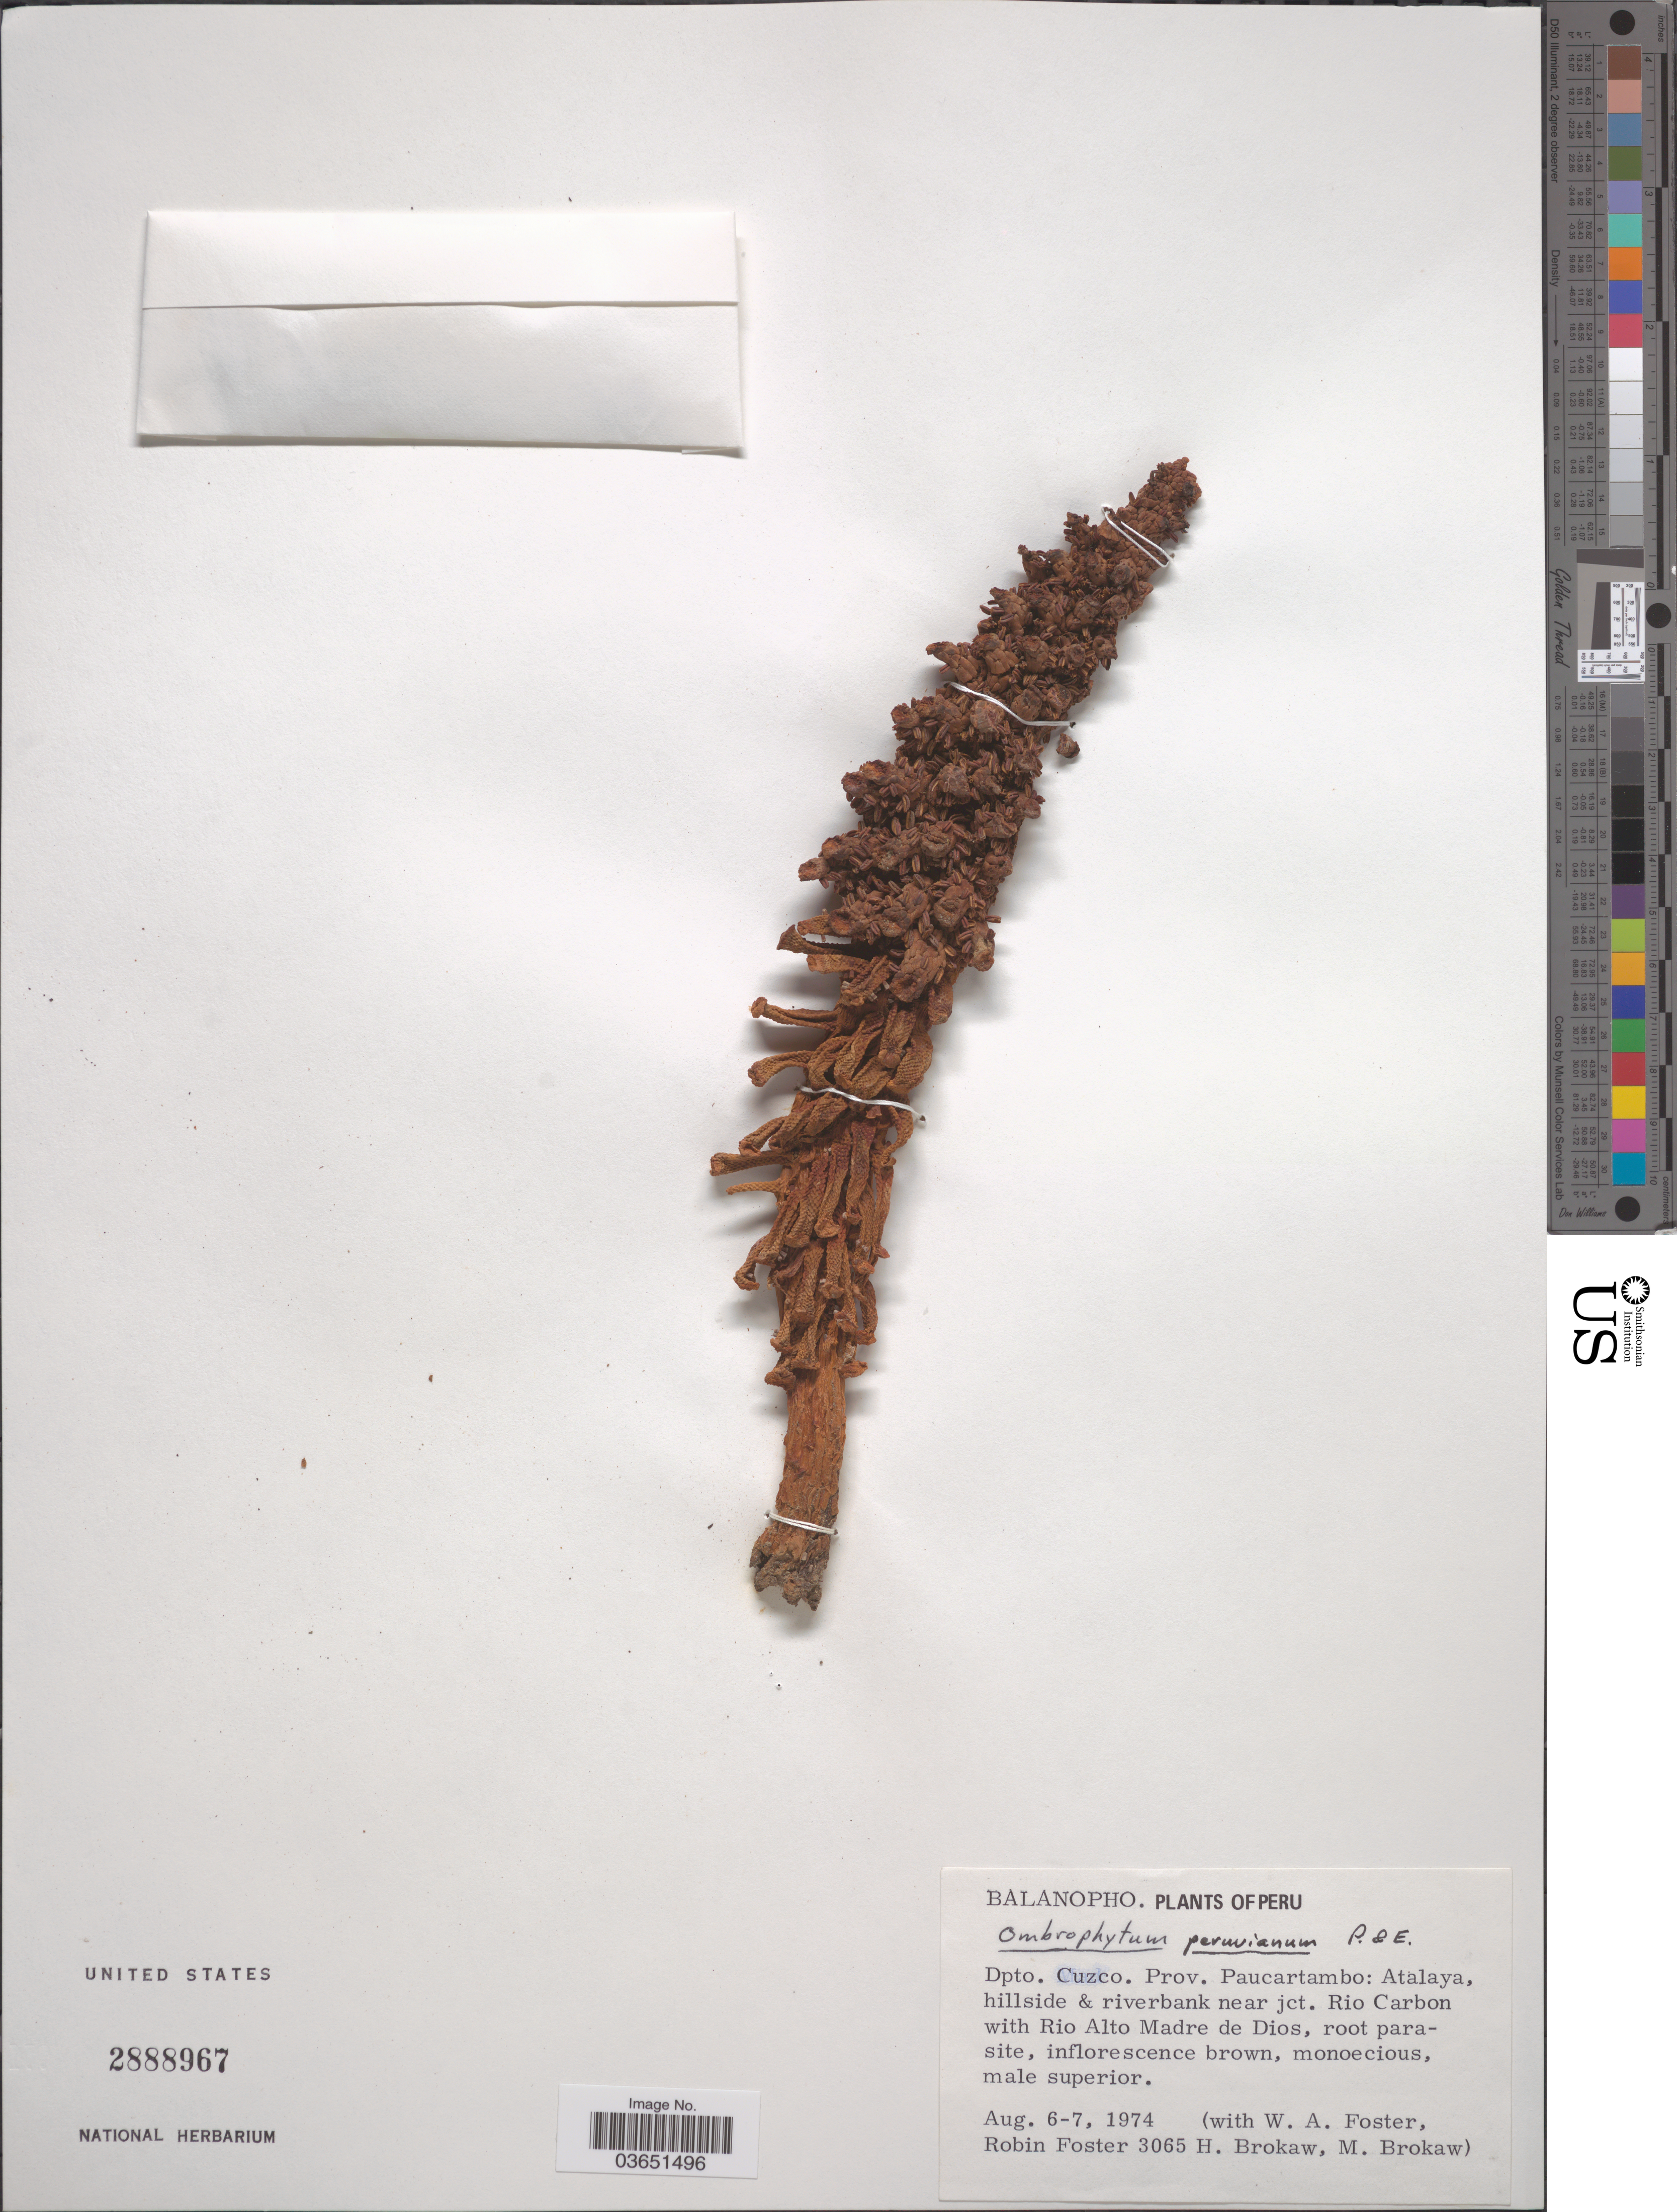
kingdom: Plantae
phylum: Tracheophyta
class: Magnoliopsida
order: Santalales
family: Balanophoraceae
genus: Ombrophytum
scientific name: Ombrophytum peruvianum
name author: Poepp. & Endl.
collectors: R. B. Foster, H. Brokaw, M. Brokaw & W. Foster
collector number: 3065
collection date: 1974-08-06/1974-08-07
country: Peru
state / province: Cusco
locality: Dpto. Cuzco. Prov. Paucartambo: Atalaya, hillside & riverbank near jct. Rio Carbon with Rio Alto Madre de Dios.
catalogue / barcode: US 2888967